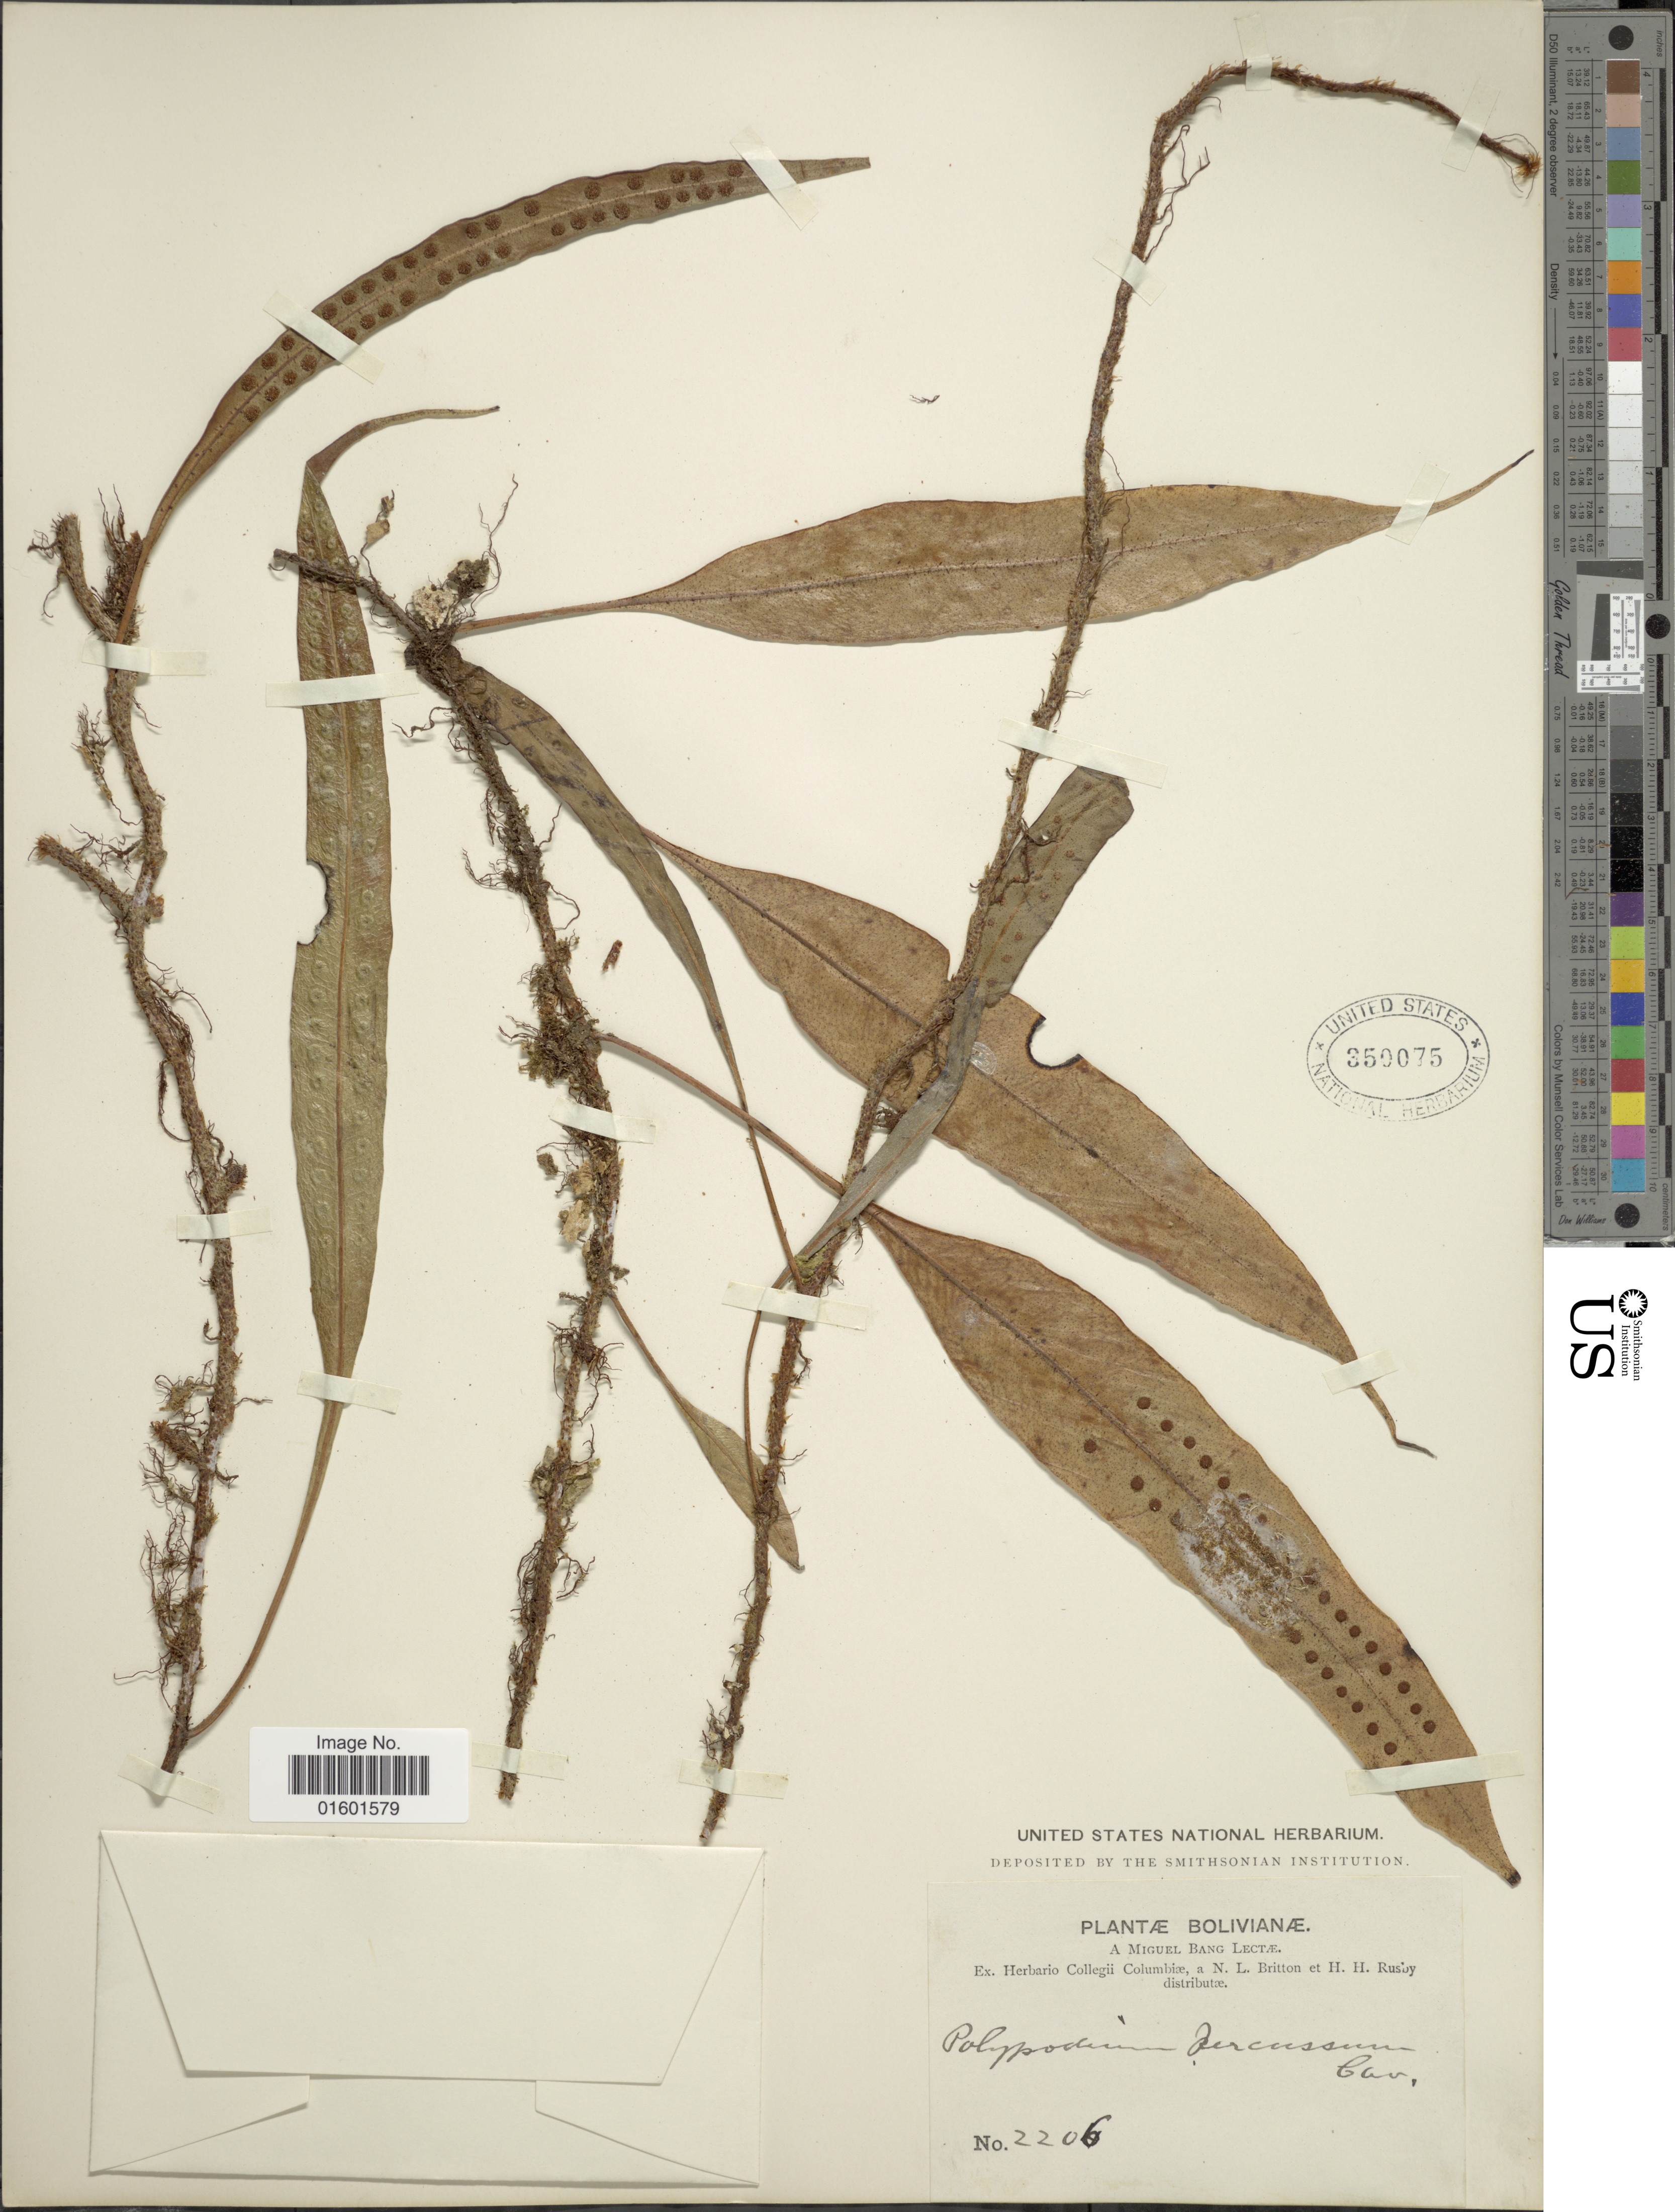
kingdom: Plantae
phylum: Tracheophyta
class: Polypodiopsida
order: Polypodiales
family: Polypodiaceae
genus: Microgramma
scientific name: Microgramma percussa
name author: (Cav.) de la Sota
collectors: N. Britton & H. H. Rusby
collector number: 2206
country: Bolivia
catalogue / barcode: US 350075